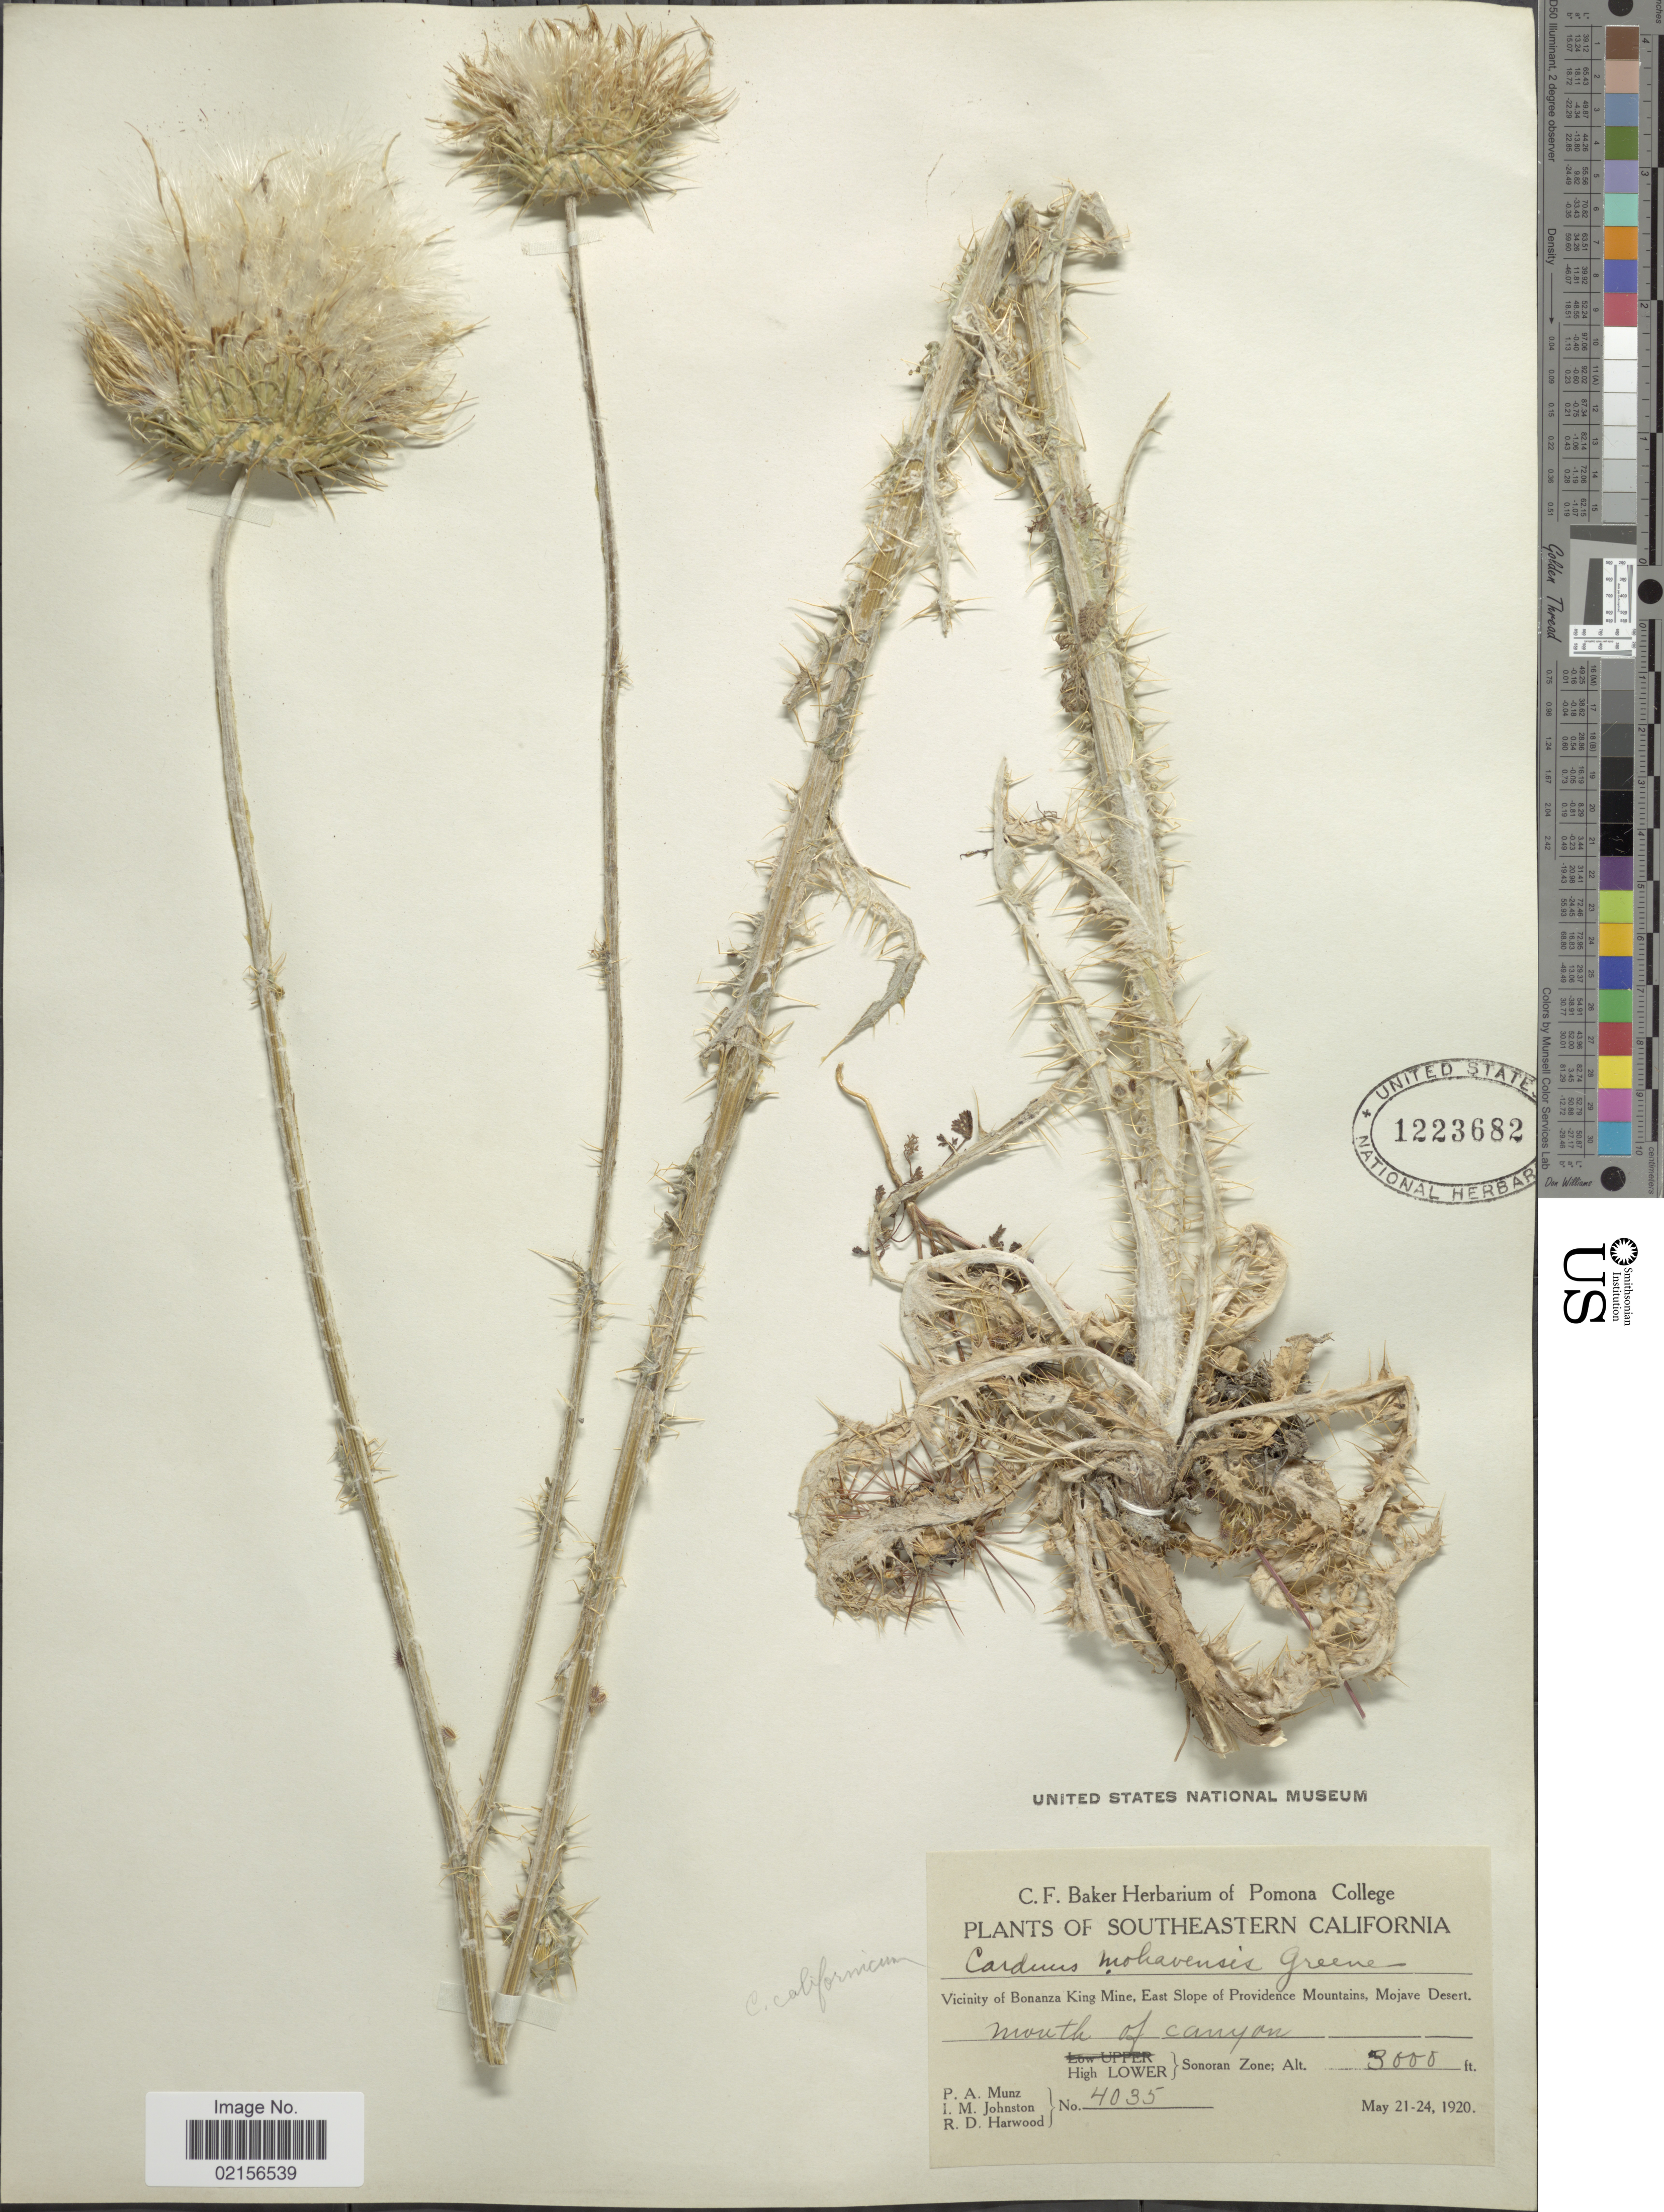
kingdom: Plantae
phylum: Tracheophyta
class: Magnoliopsida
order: Asterales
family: Asteraceae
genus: Cirsium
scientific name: Cirsium occidentale var. californicum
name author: (A. Gray) D.J. Keil & C.E. Turner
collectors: P. A. Munz, I.M. Johnston & R. Harwood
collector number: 4035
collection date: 1920-05-21/1920-05-24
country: United States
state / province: California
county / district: San Bernardino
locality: Southeastern California, Vicinity of Bonanza King Mine, East Slope of Providence, Mojave Desert, mouth of canyon, High Lower Sonoran Zone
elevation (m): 914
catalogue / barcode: US 1223682